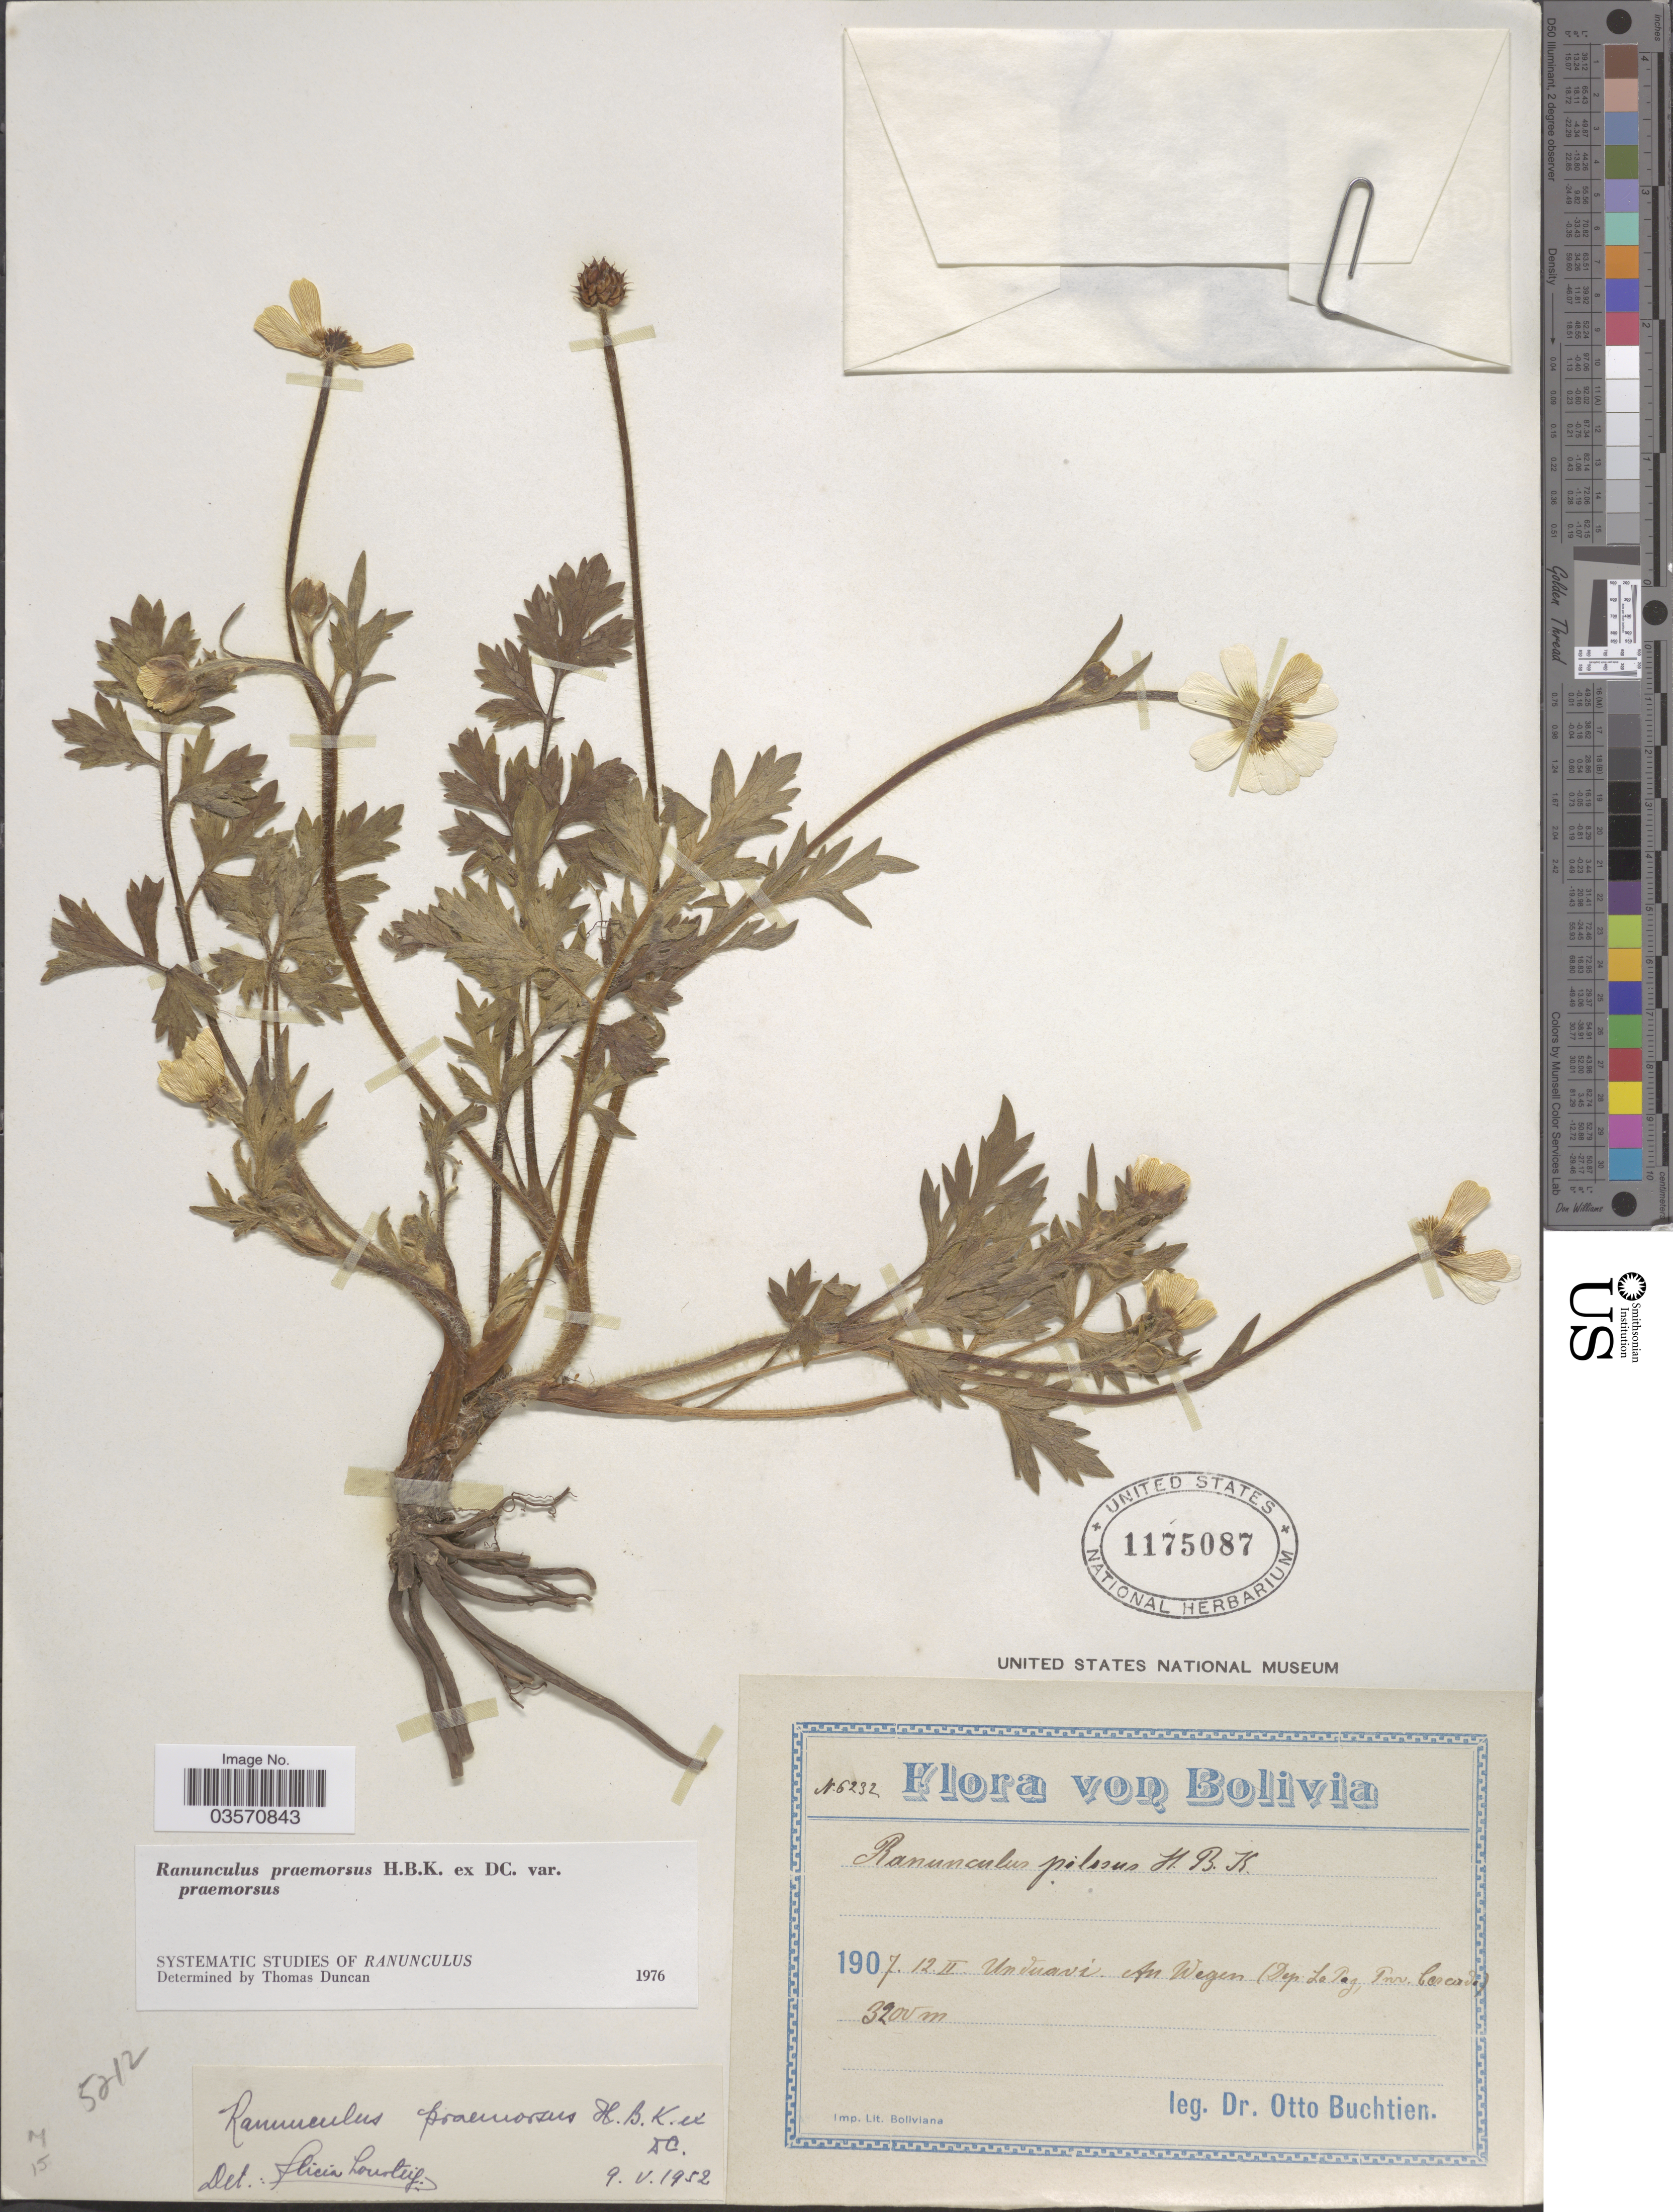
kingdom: Plantae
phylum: Tracheophyta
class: Magnoliopsida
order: Ranunculales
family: Ranunculaceae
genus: Ranunculus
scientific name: Ranunculus praemorsus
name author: Kunth ex DC.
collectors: O. Buchtien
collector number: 6232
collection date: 1907-02-12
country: Bolivia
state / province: La Paz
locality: Unduavi. An Wegen (Dep. La Paz, Prov. Cercado).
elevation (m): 3200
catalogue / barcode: US 1175087